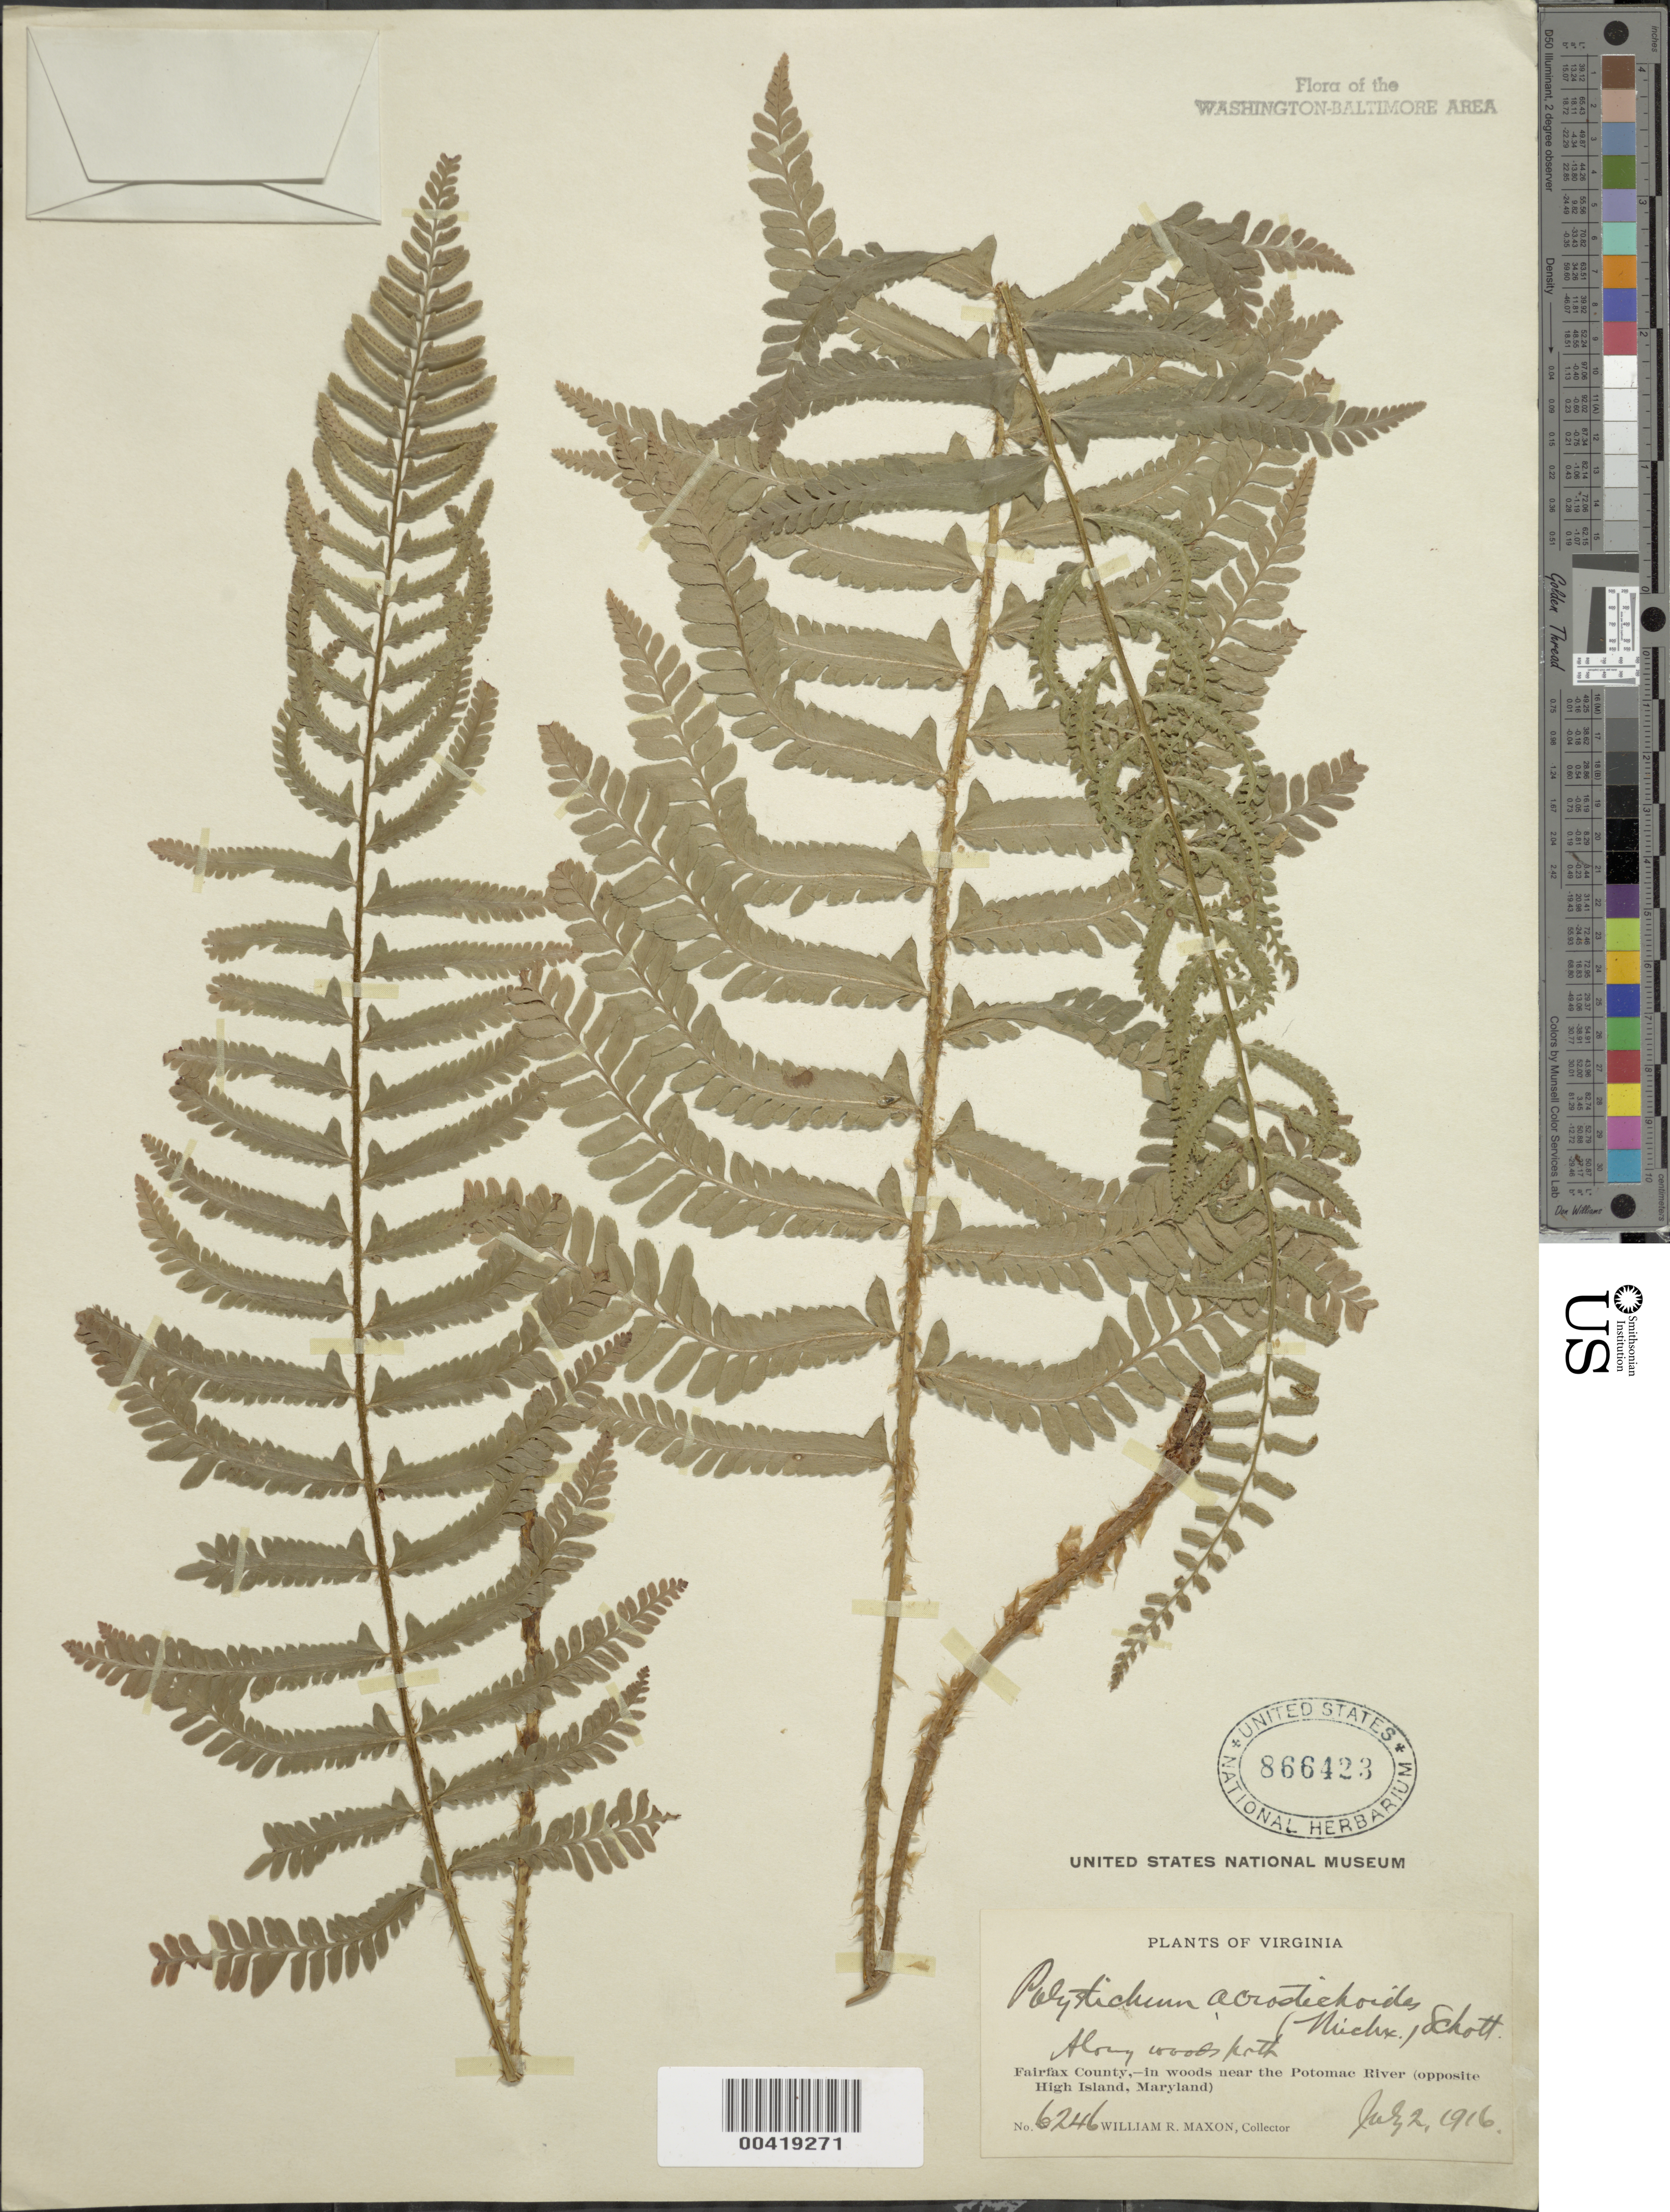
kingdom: Plantae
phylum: Tracheophyta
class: Polypodiopsida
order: Polypodiales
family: Dryopteridaceae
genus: Polystichum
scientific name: Polystichum acrostichoides f. incisum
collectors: W. R. Maxon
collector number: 6246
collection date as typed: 02 Jul 1916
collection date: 1916-07-02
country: United States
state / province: Virginia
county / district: Fairfax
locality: opposite High Island Potomac River Shore C. and O. Canal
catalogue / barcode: US 866423